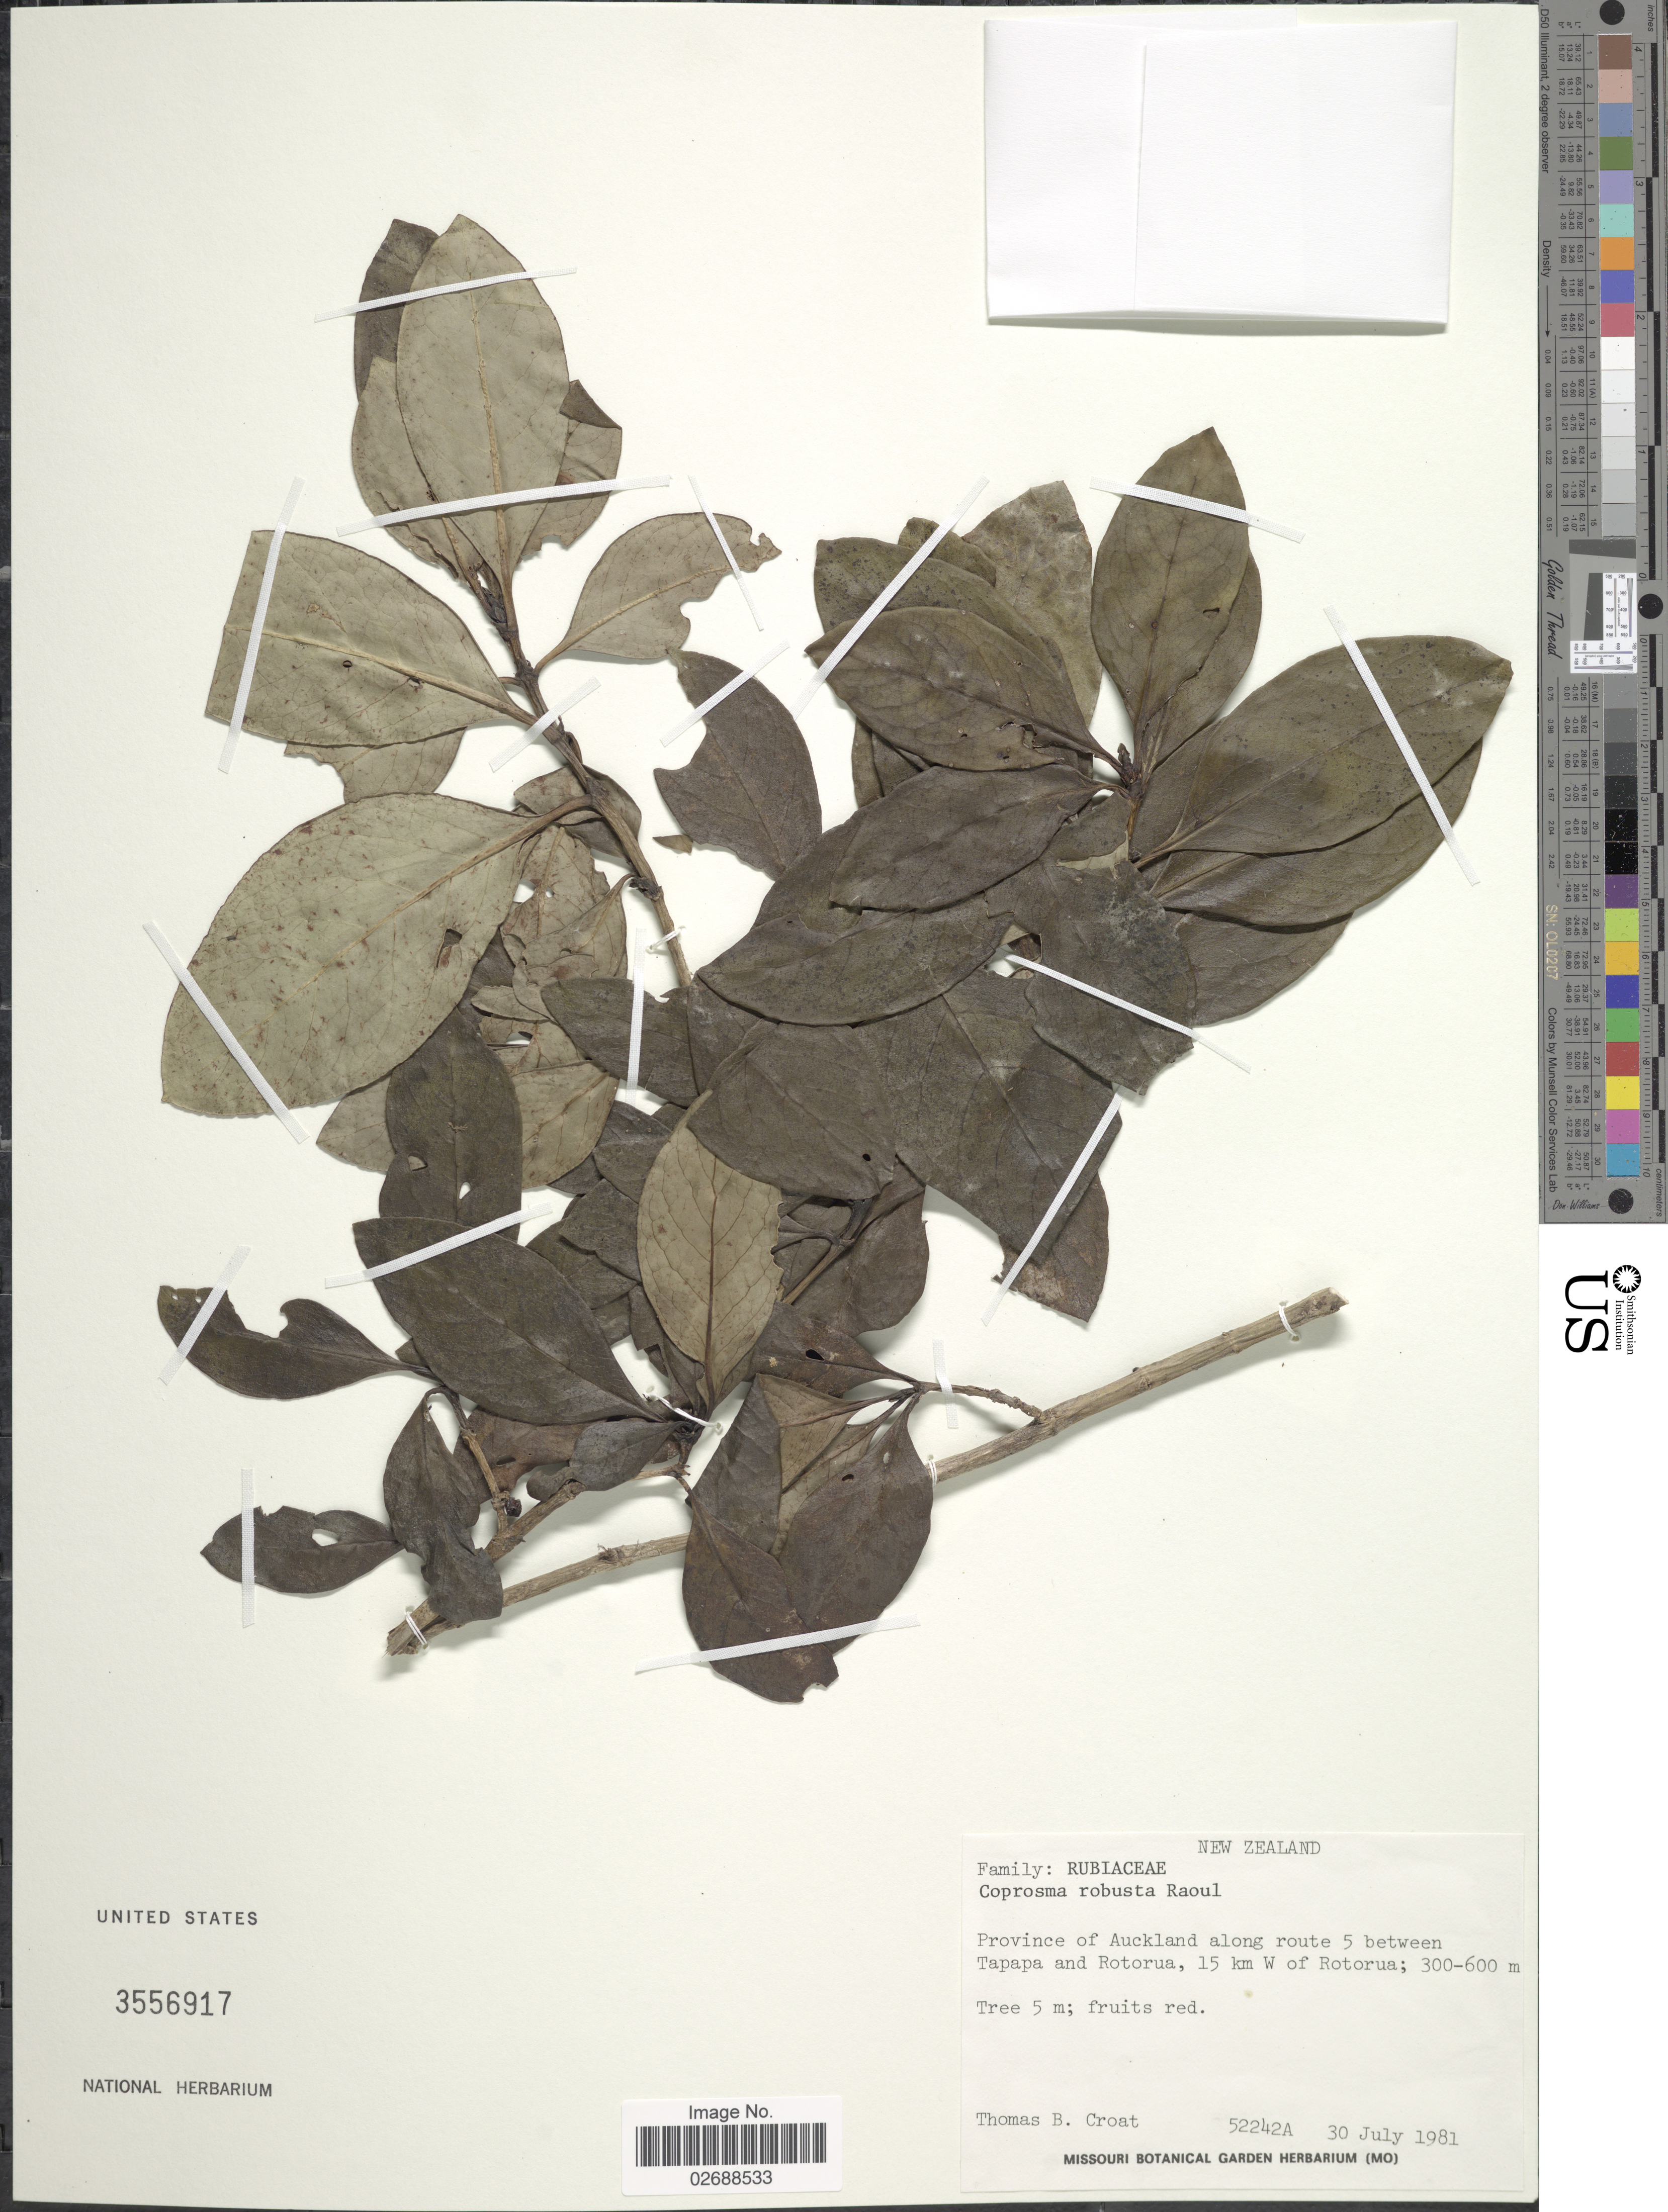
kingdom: Plantae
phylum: Tracheophyta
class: Magnoliopsida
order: Gentianales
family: Rubiaceae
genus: Coprosma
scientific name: Coprosma robusta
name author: Raoul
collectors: T. B. Croat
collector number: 52242A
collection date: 1981-07-30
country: New Zealand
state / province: Auckland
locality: Along route 5 between Tapapa and Rotorua, 15 km W of Rotorua.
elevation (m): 300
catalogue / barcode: US 3556917